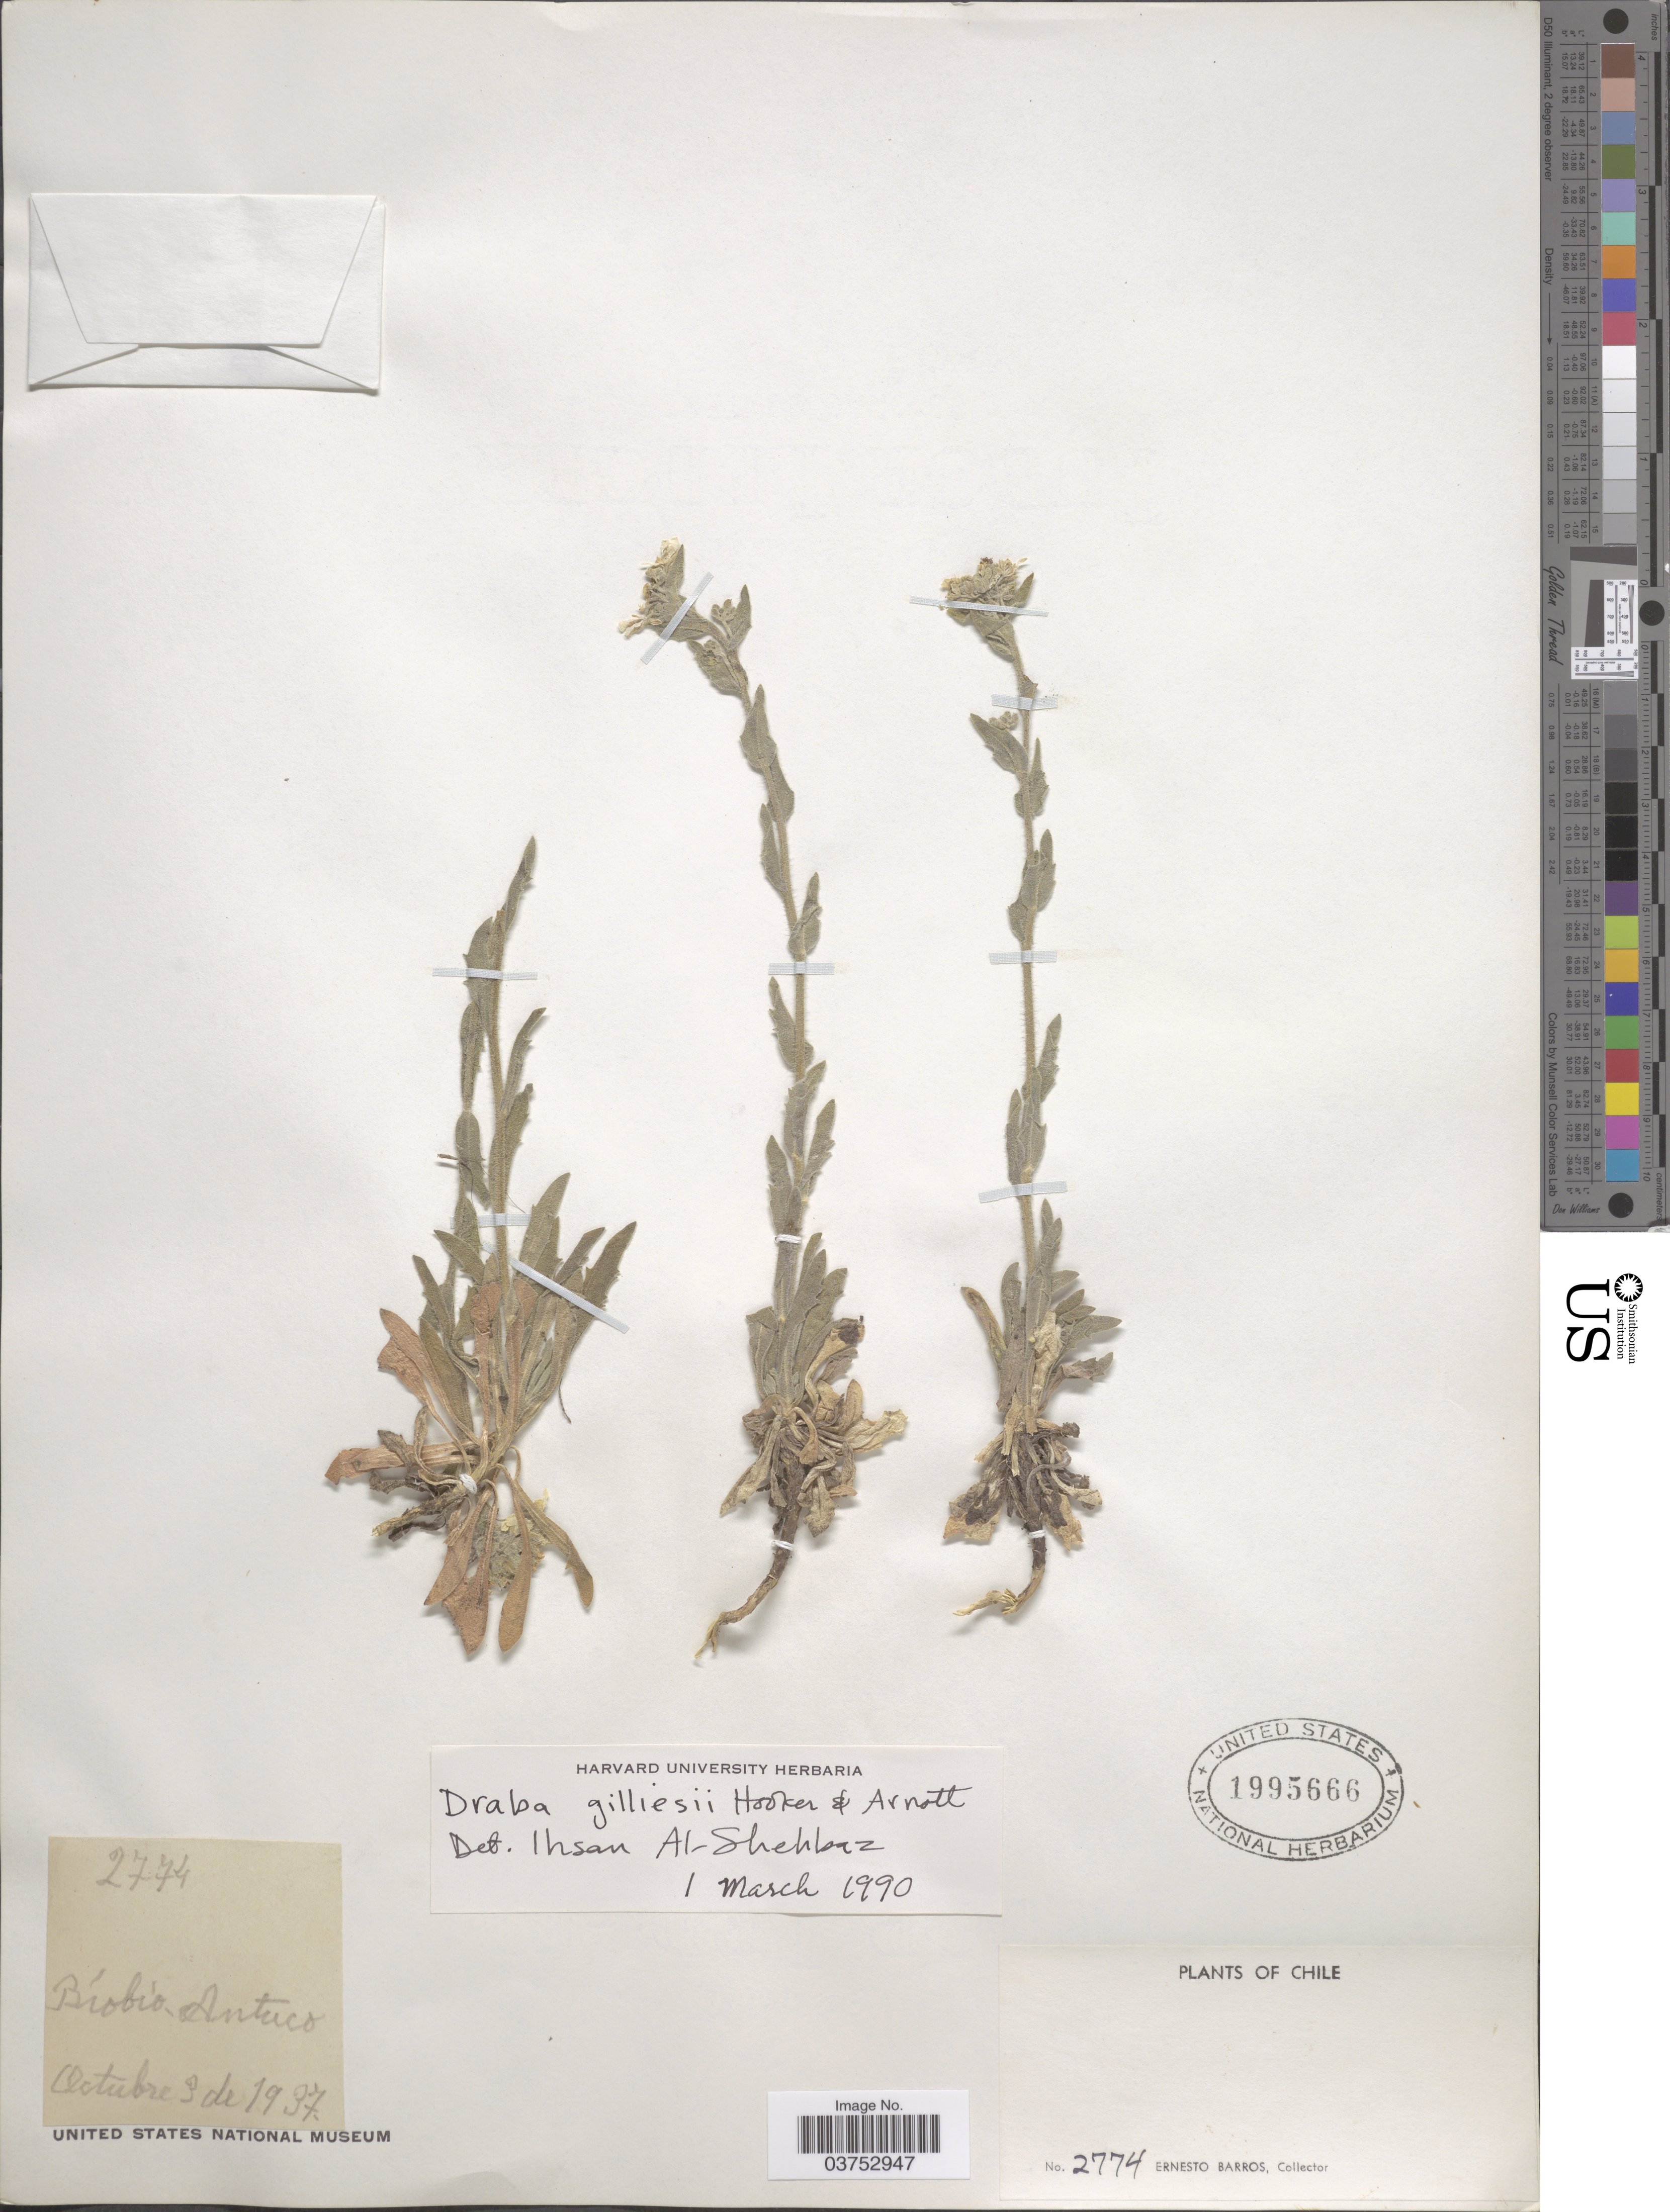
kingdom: Plantae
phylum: Tracheophyta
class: Magnoliopsida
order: Brassicales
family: Brassicaceae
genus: Draba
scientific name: Draba gilliesii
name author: Hook. & Arn.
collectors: E. Barros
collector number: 2774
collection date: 1937-10-03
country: Chile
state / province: Bio-Bío (VIII)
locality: Biobio - Antuco.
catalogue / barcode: US 1995666